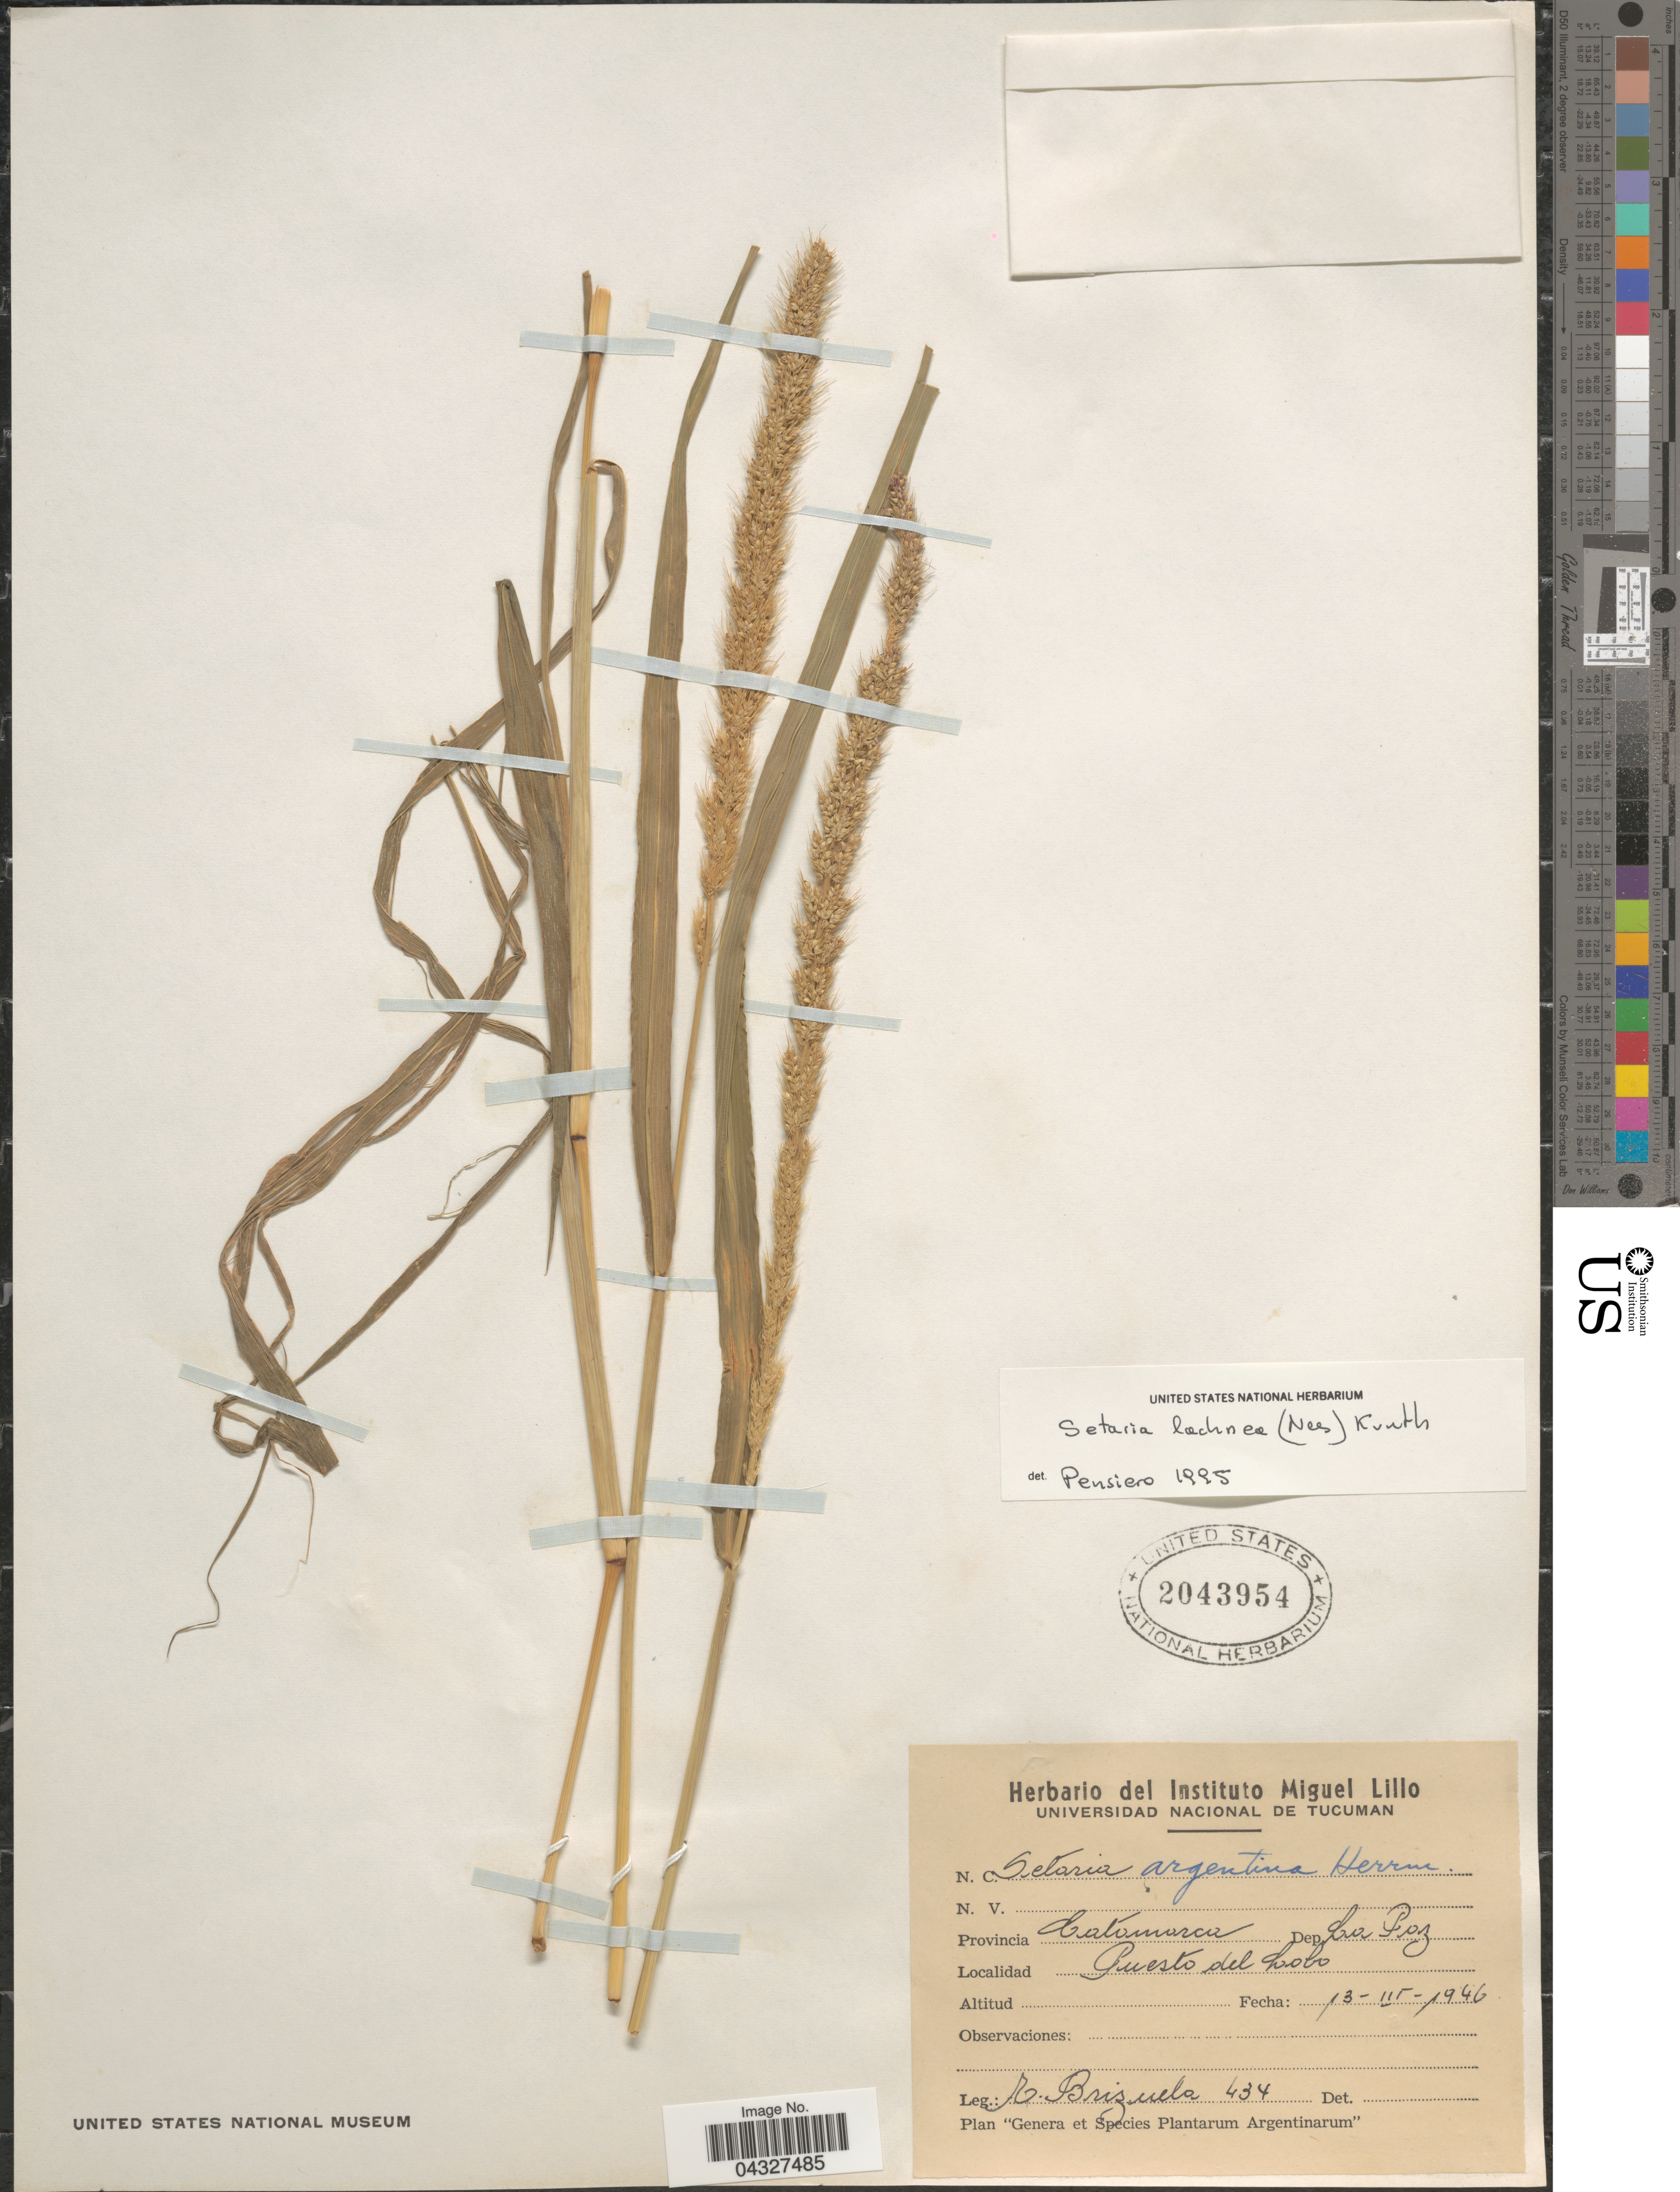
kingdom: Plantae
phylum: Tracheophyta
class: Liliopsida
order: Poales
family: Poaceae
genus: Setaria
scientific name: Setaria lachnea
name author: (Nees) Kunth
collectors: J. Brizuela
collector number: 434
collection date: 1946-03-13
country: Argentina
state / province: Catamarca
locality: Dep. La Paz. Puesto del Lobo.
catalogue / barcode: US 2043954